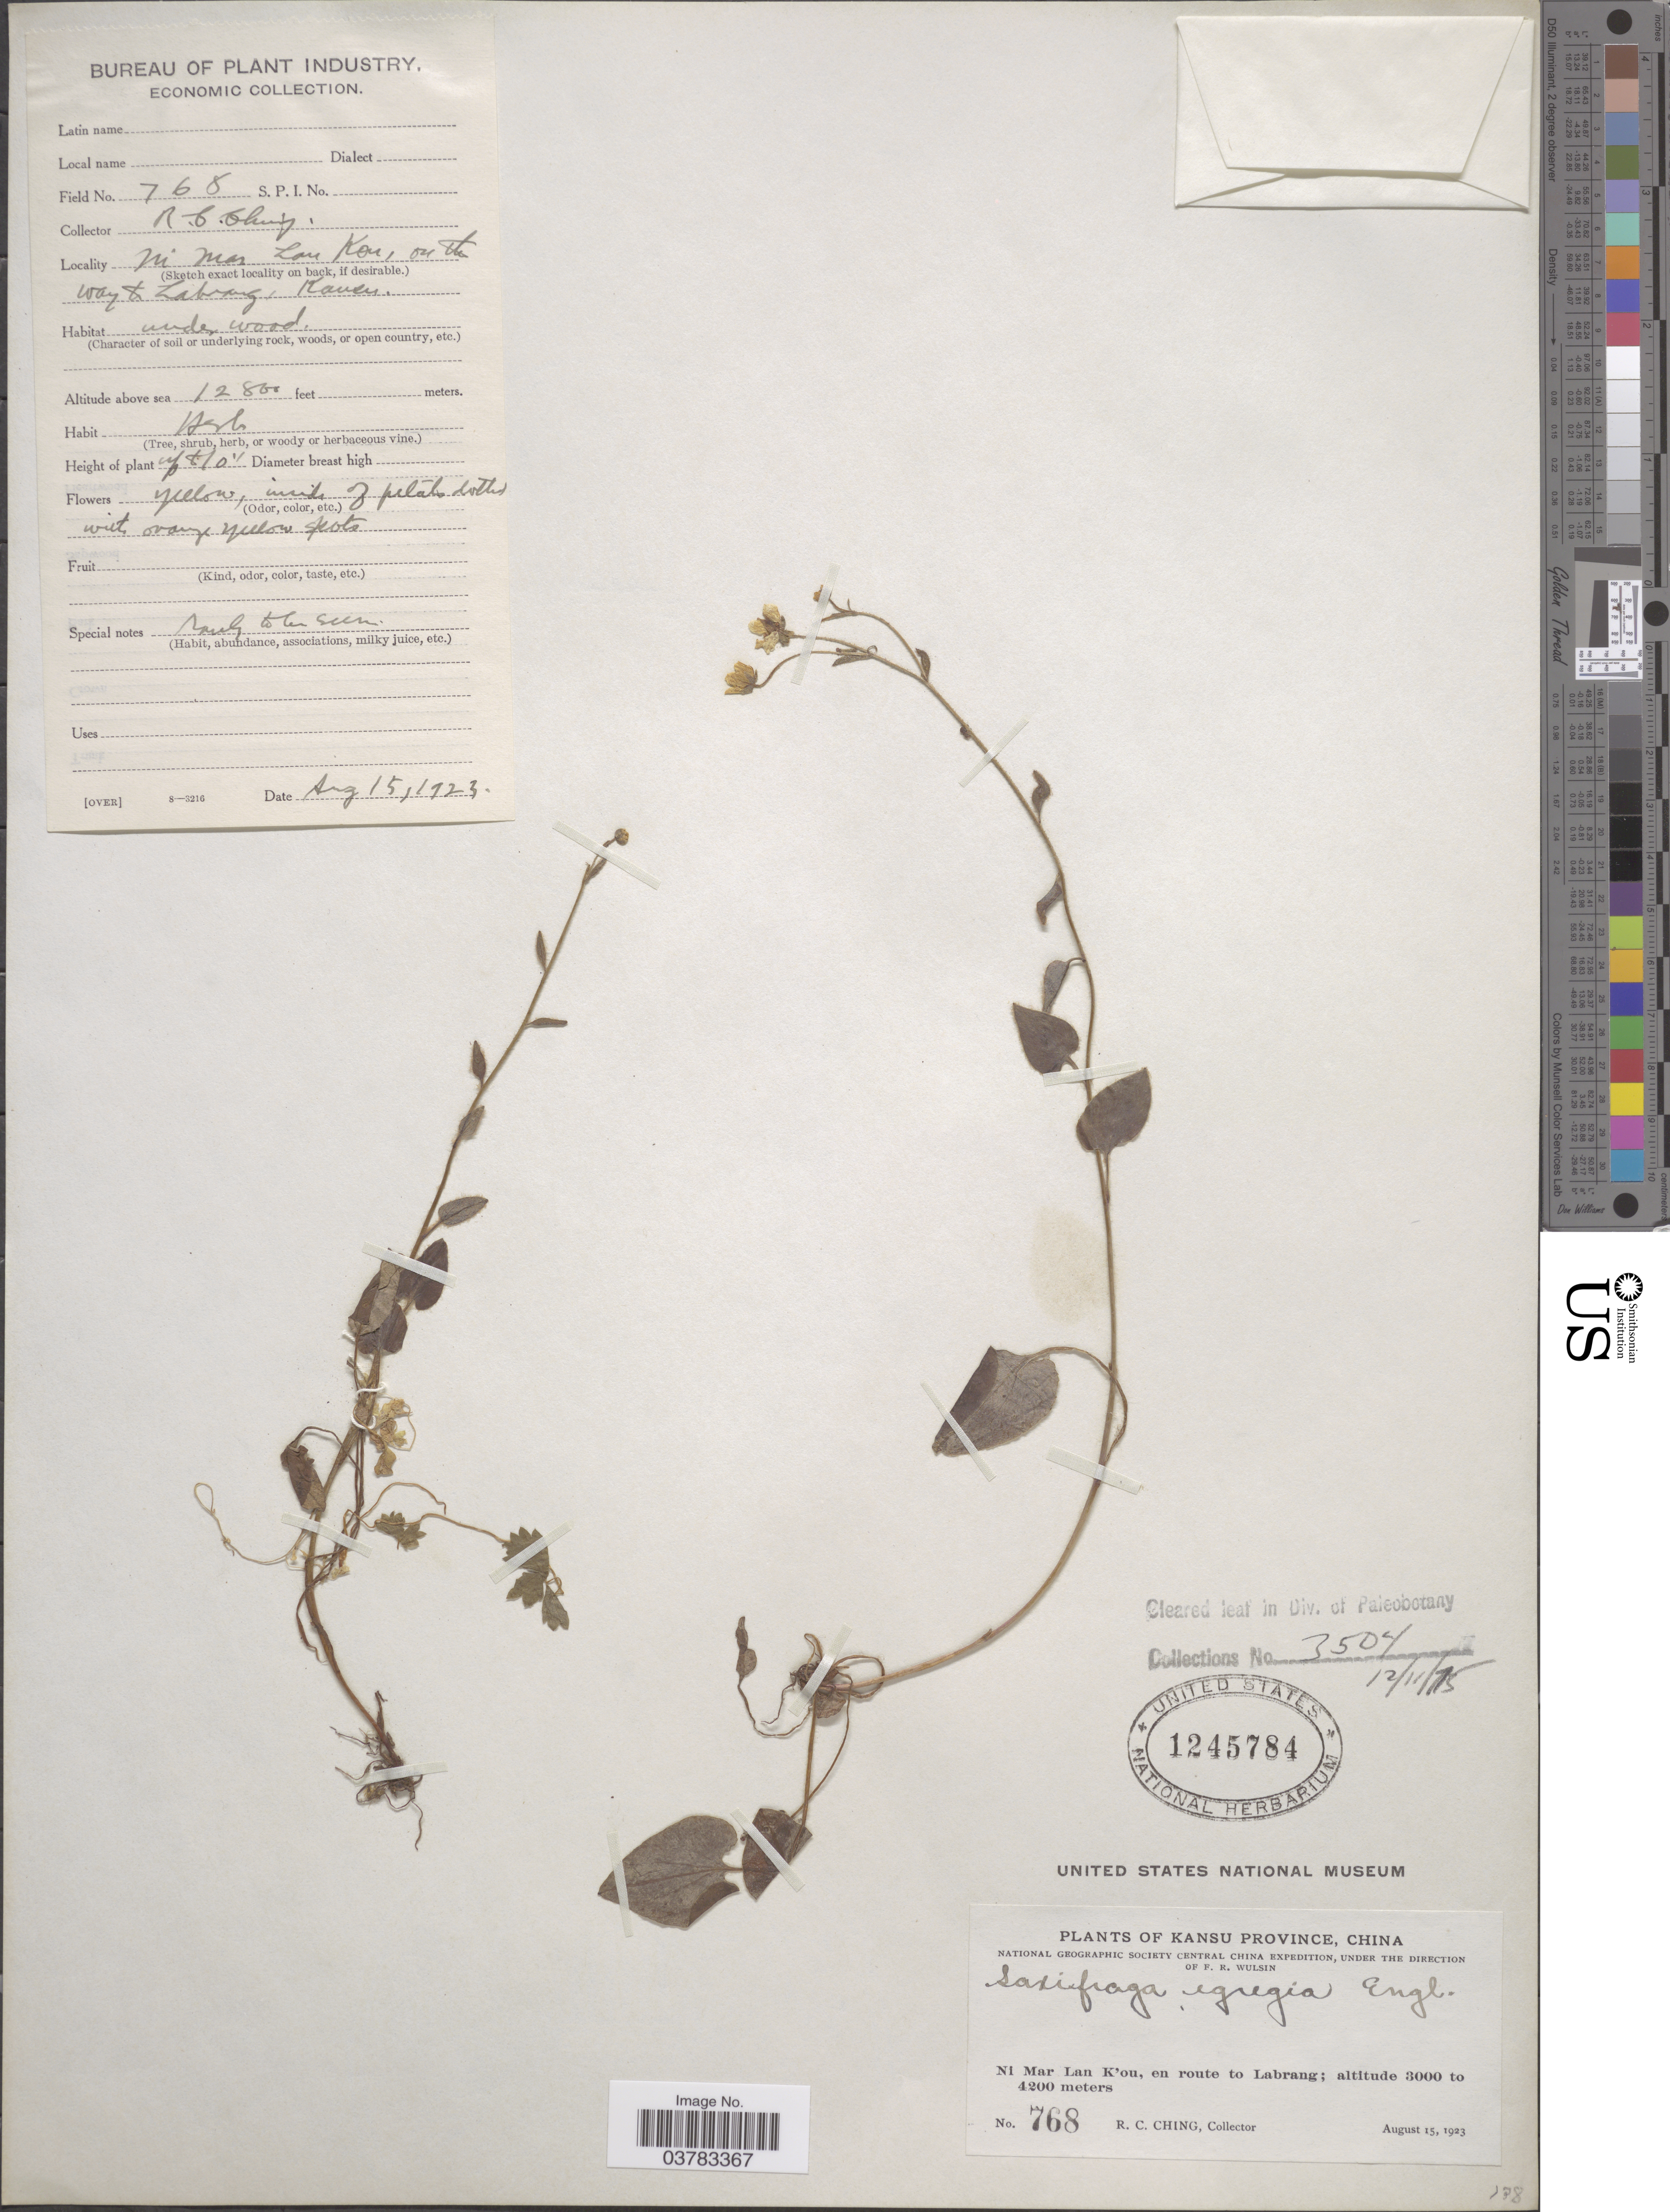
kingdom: Plantae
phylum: Tracheophyta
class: Magnoliopsida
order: Saxifragales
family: Saxifragaceae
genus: Saxifraga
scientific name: Saxifraga egregia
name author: Engl.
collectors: R. C. Ching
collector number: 768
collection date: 1923-08-15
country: China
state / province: Gansu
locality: Kansu Province. National Geographic Society Central China Expedition. Ni Mar Lan K'ou, en route to Labrang.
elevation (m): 3901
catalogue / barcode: US 1245784